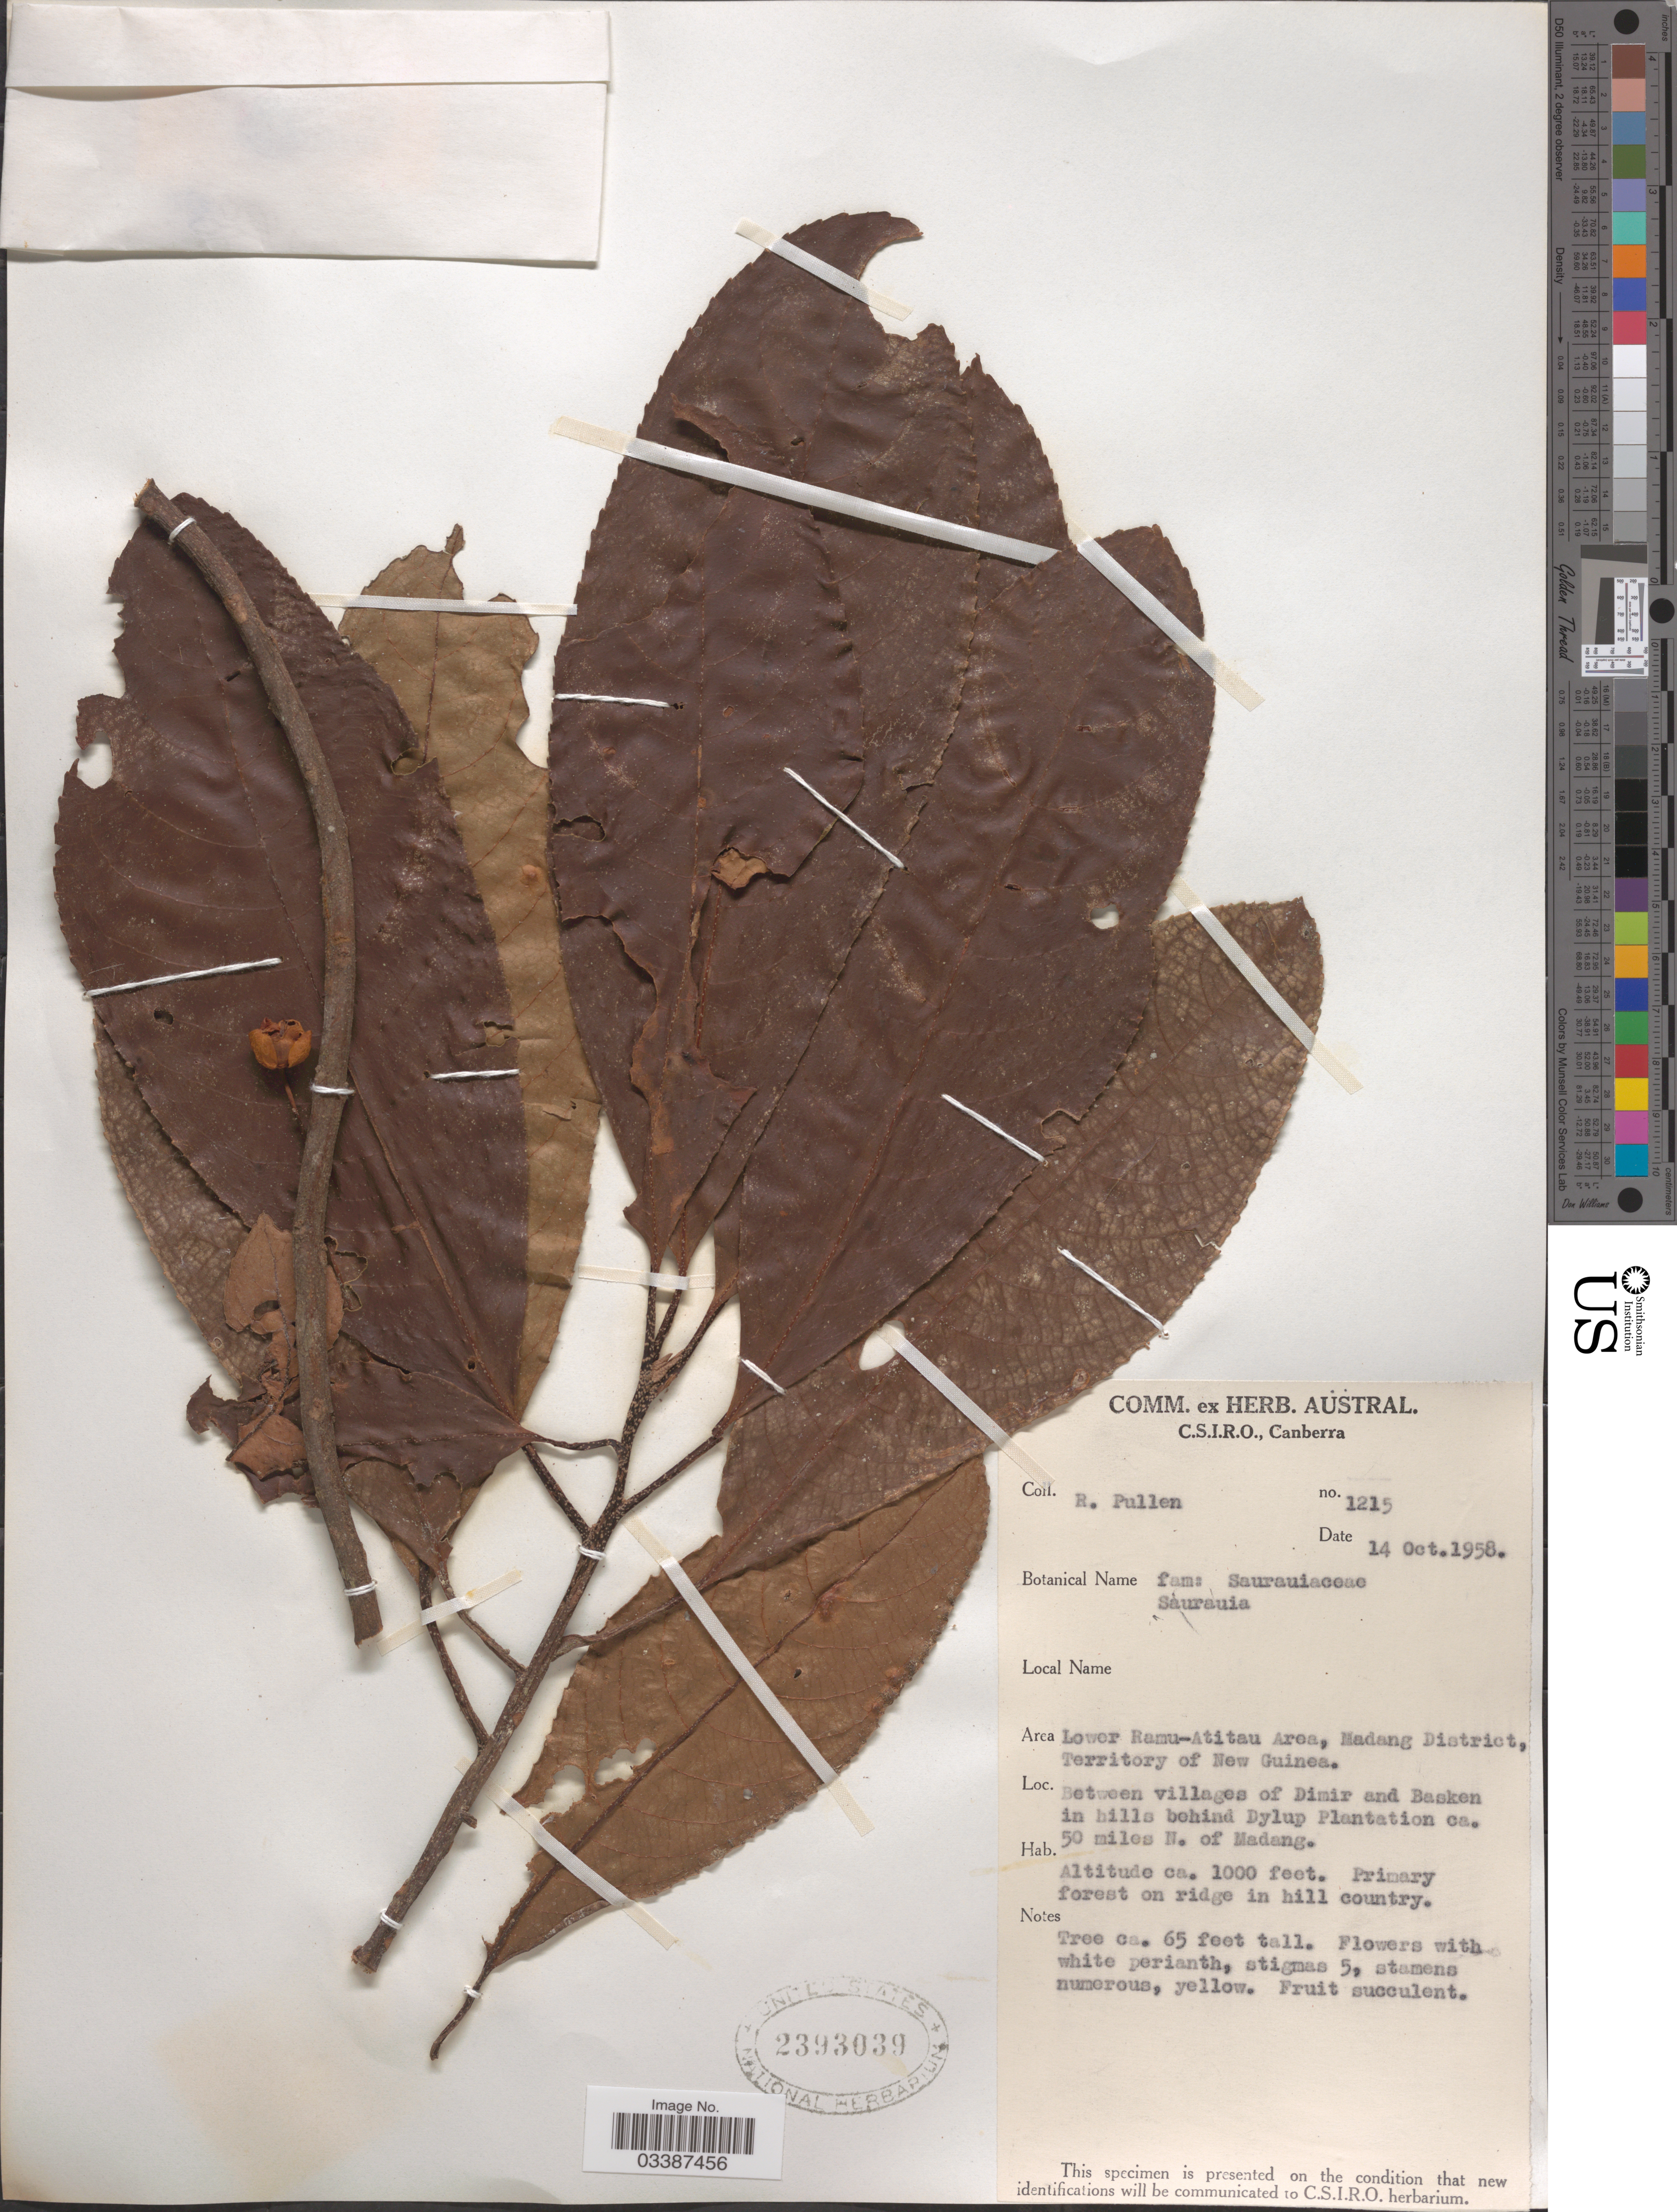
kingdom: Plantae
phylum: Tracheophyta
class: Magnoliopsida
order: Ericales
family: Actinidiaceae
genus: Saurauia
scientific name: Saurauia sp.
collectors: R. Pullen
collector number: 1215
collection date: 1958-10-14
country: Papua New Guinea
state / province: Madang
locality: Area Lower Ramu-Atitau Area, Madang District, Territory of New Guinea. Between villages of Dimir and Basken in hills behind Dylup Plantation ca. 50 miles N. of Madang. Primary forest on ridge in hill country.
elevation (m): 305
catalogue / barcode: US 2393039